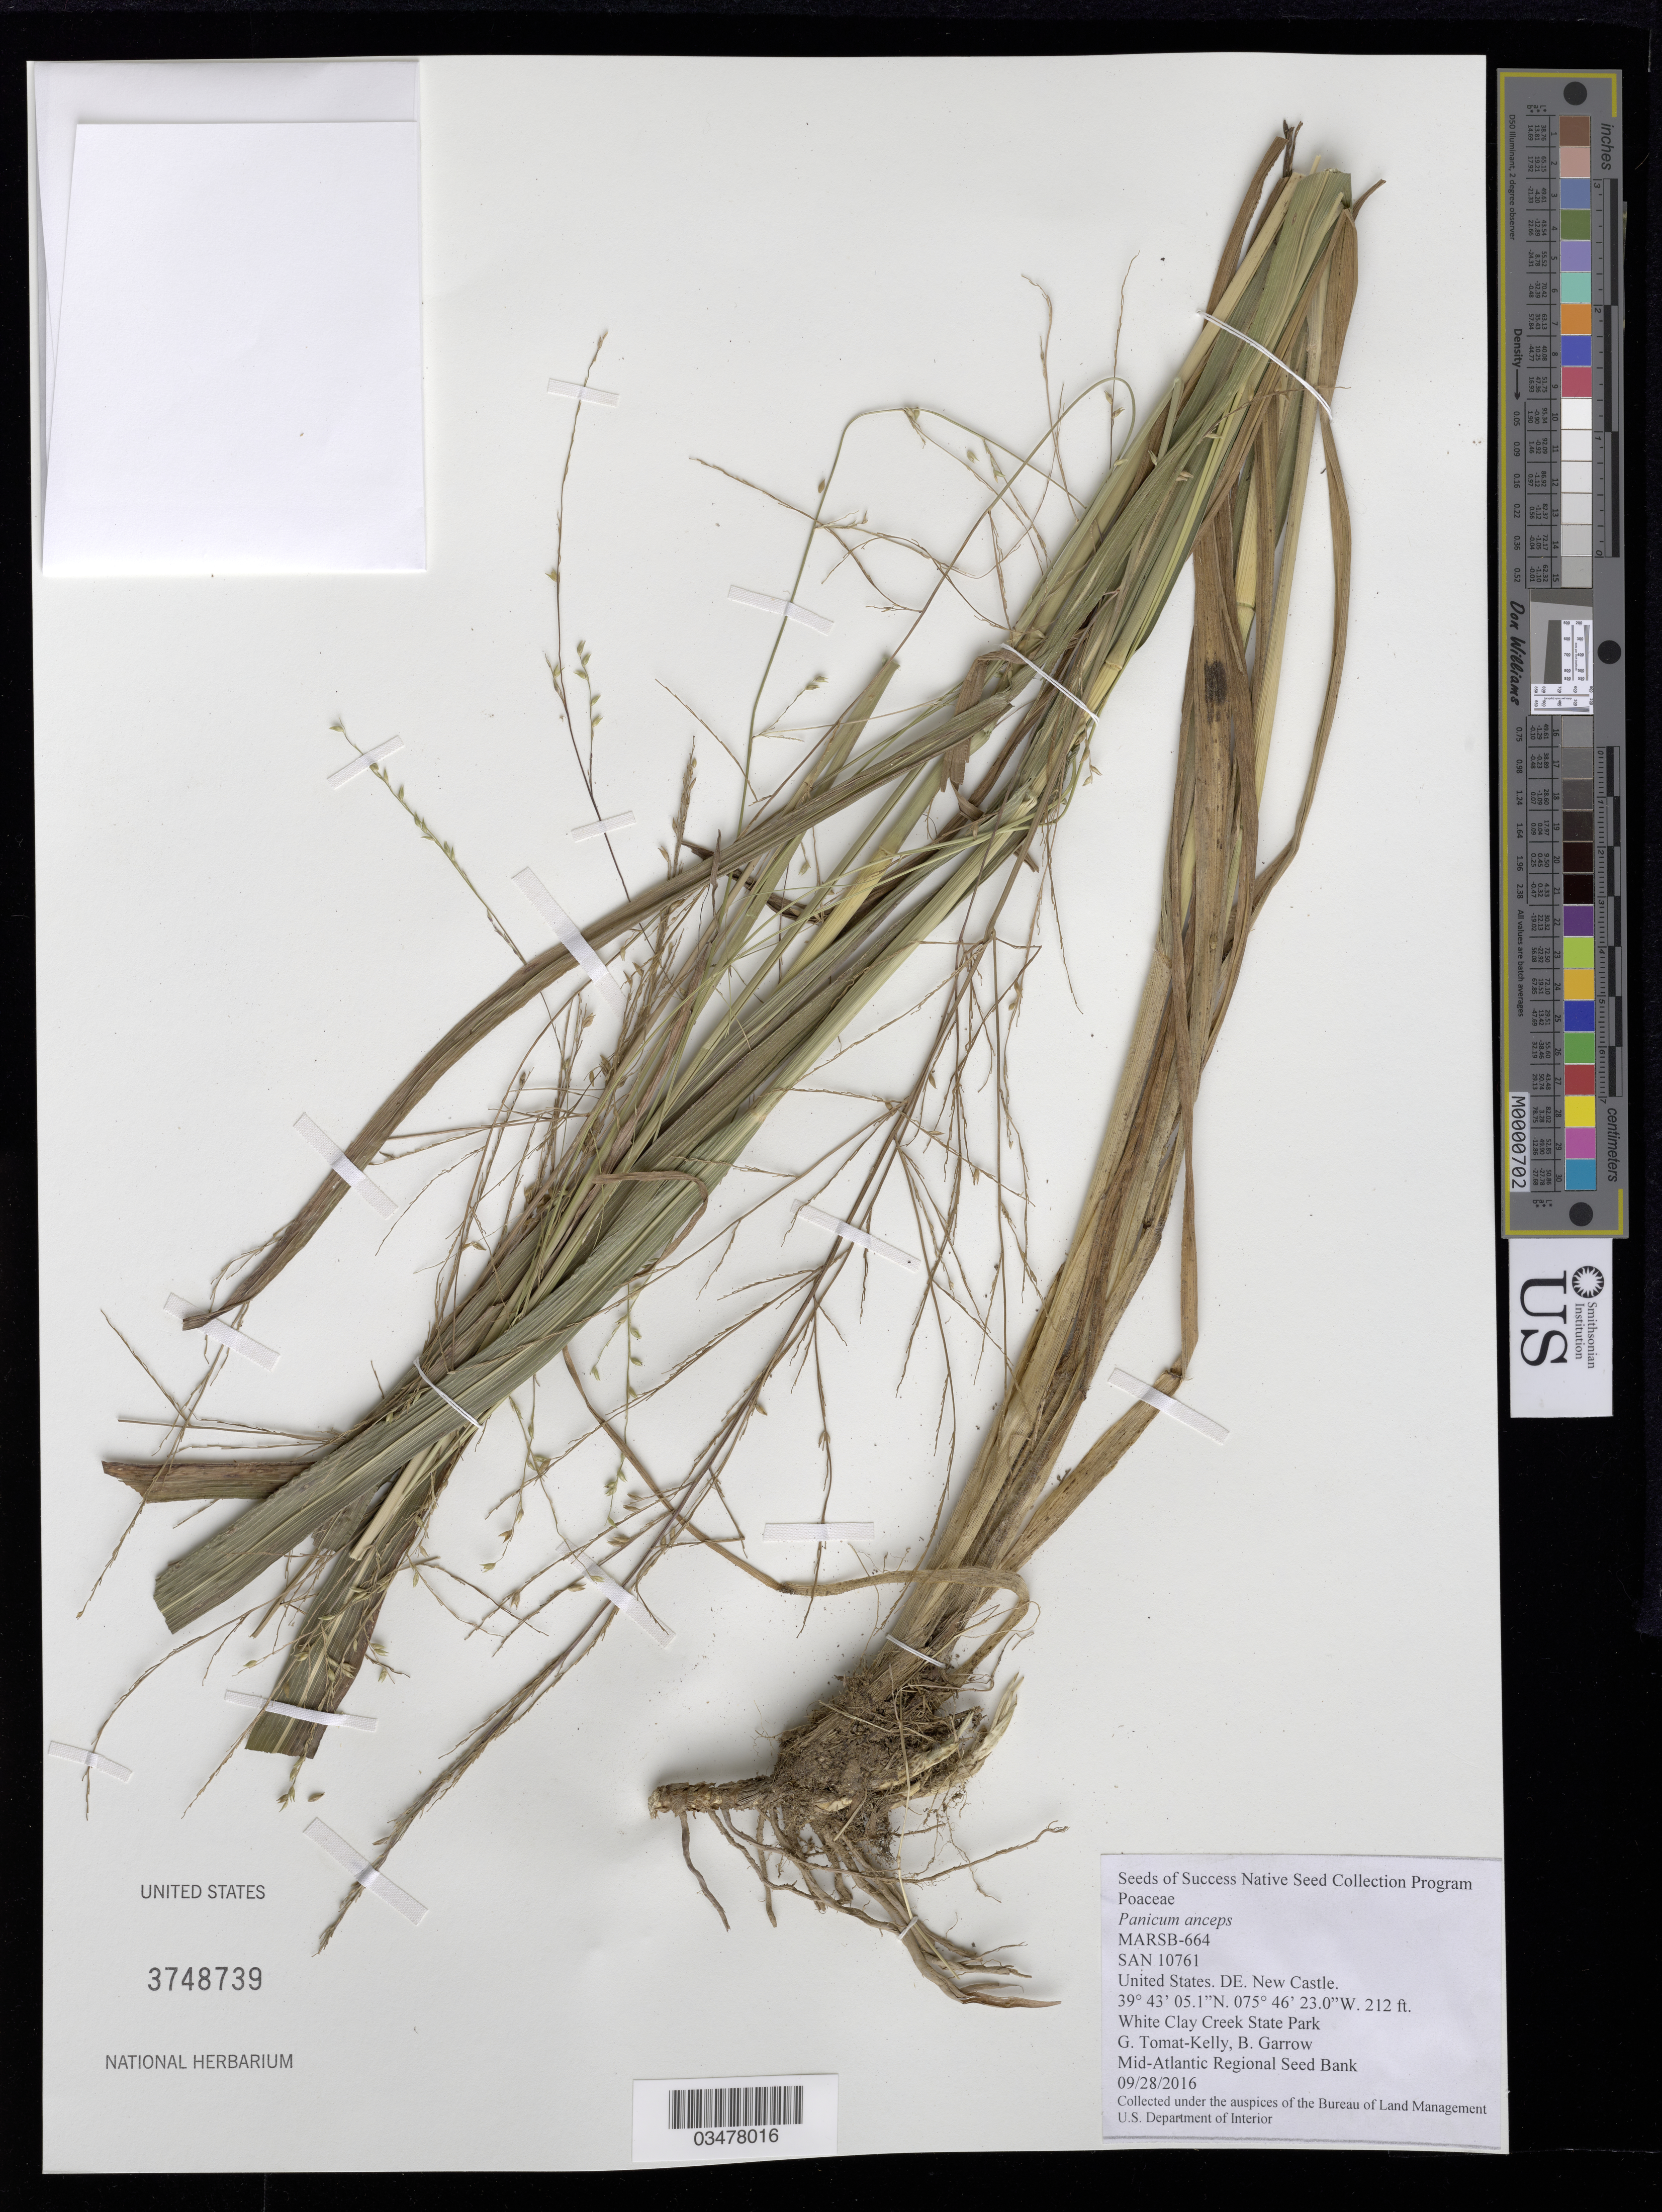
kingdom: Plantae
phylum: Tracheophyta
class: Liliopsida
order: Poales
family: Poaceae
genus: Panicum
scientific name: Panicum anceps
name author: Michx.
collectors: G. Tomat-Kelly & B. Garrow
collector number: MARSB-664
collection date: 2016-09-28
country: United States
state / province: Delaware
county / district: New Castle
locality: White Clay Creek State Park, Farm house at end of Creekside trail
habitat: meadow/ field in deciduous forest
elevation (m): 65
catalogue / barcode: US 3748739